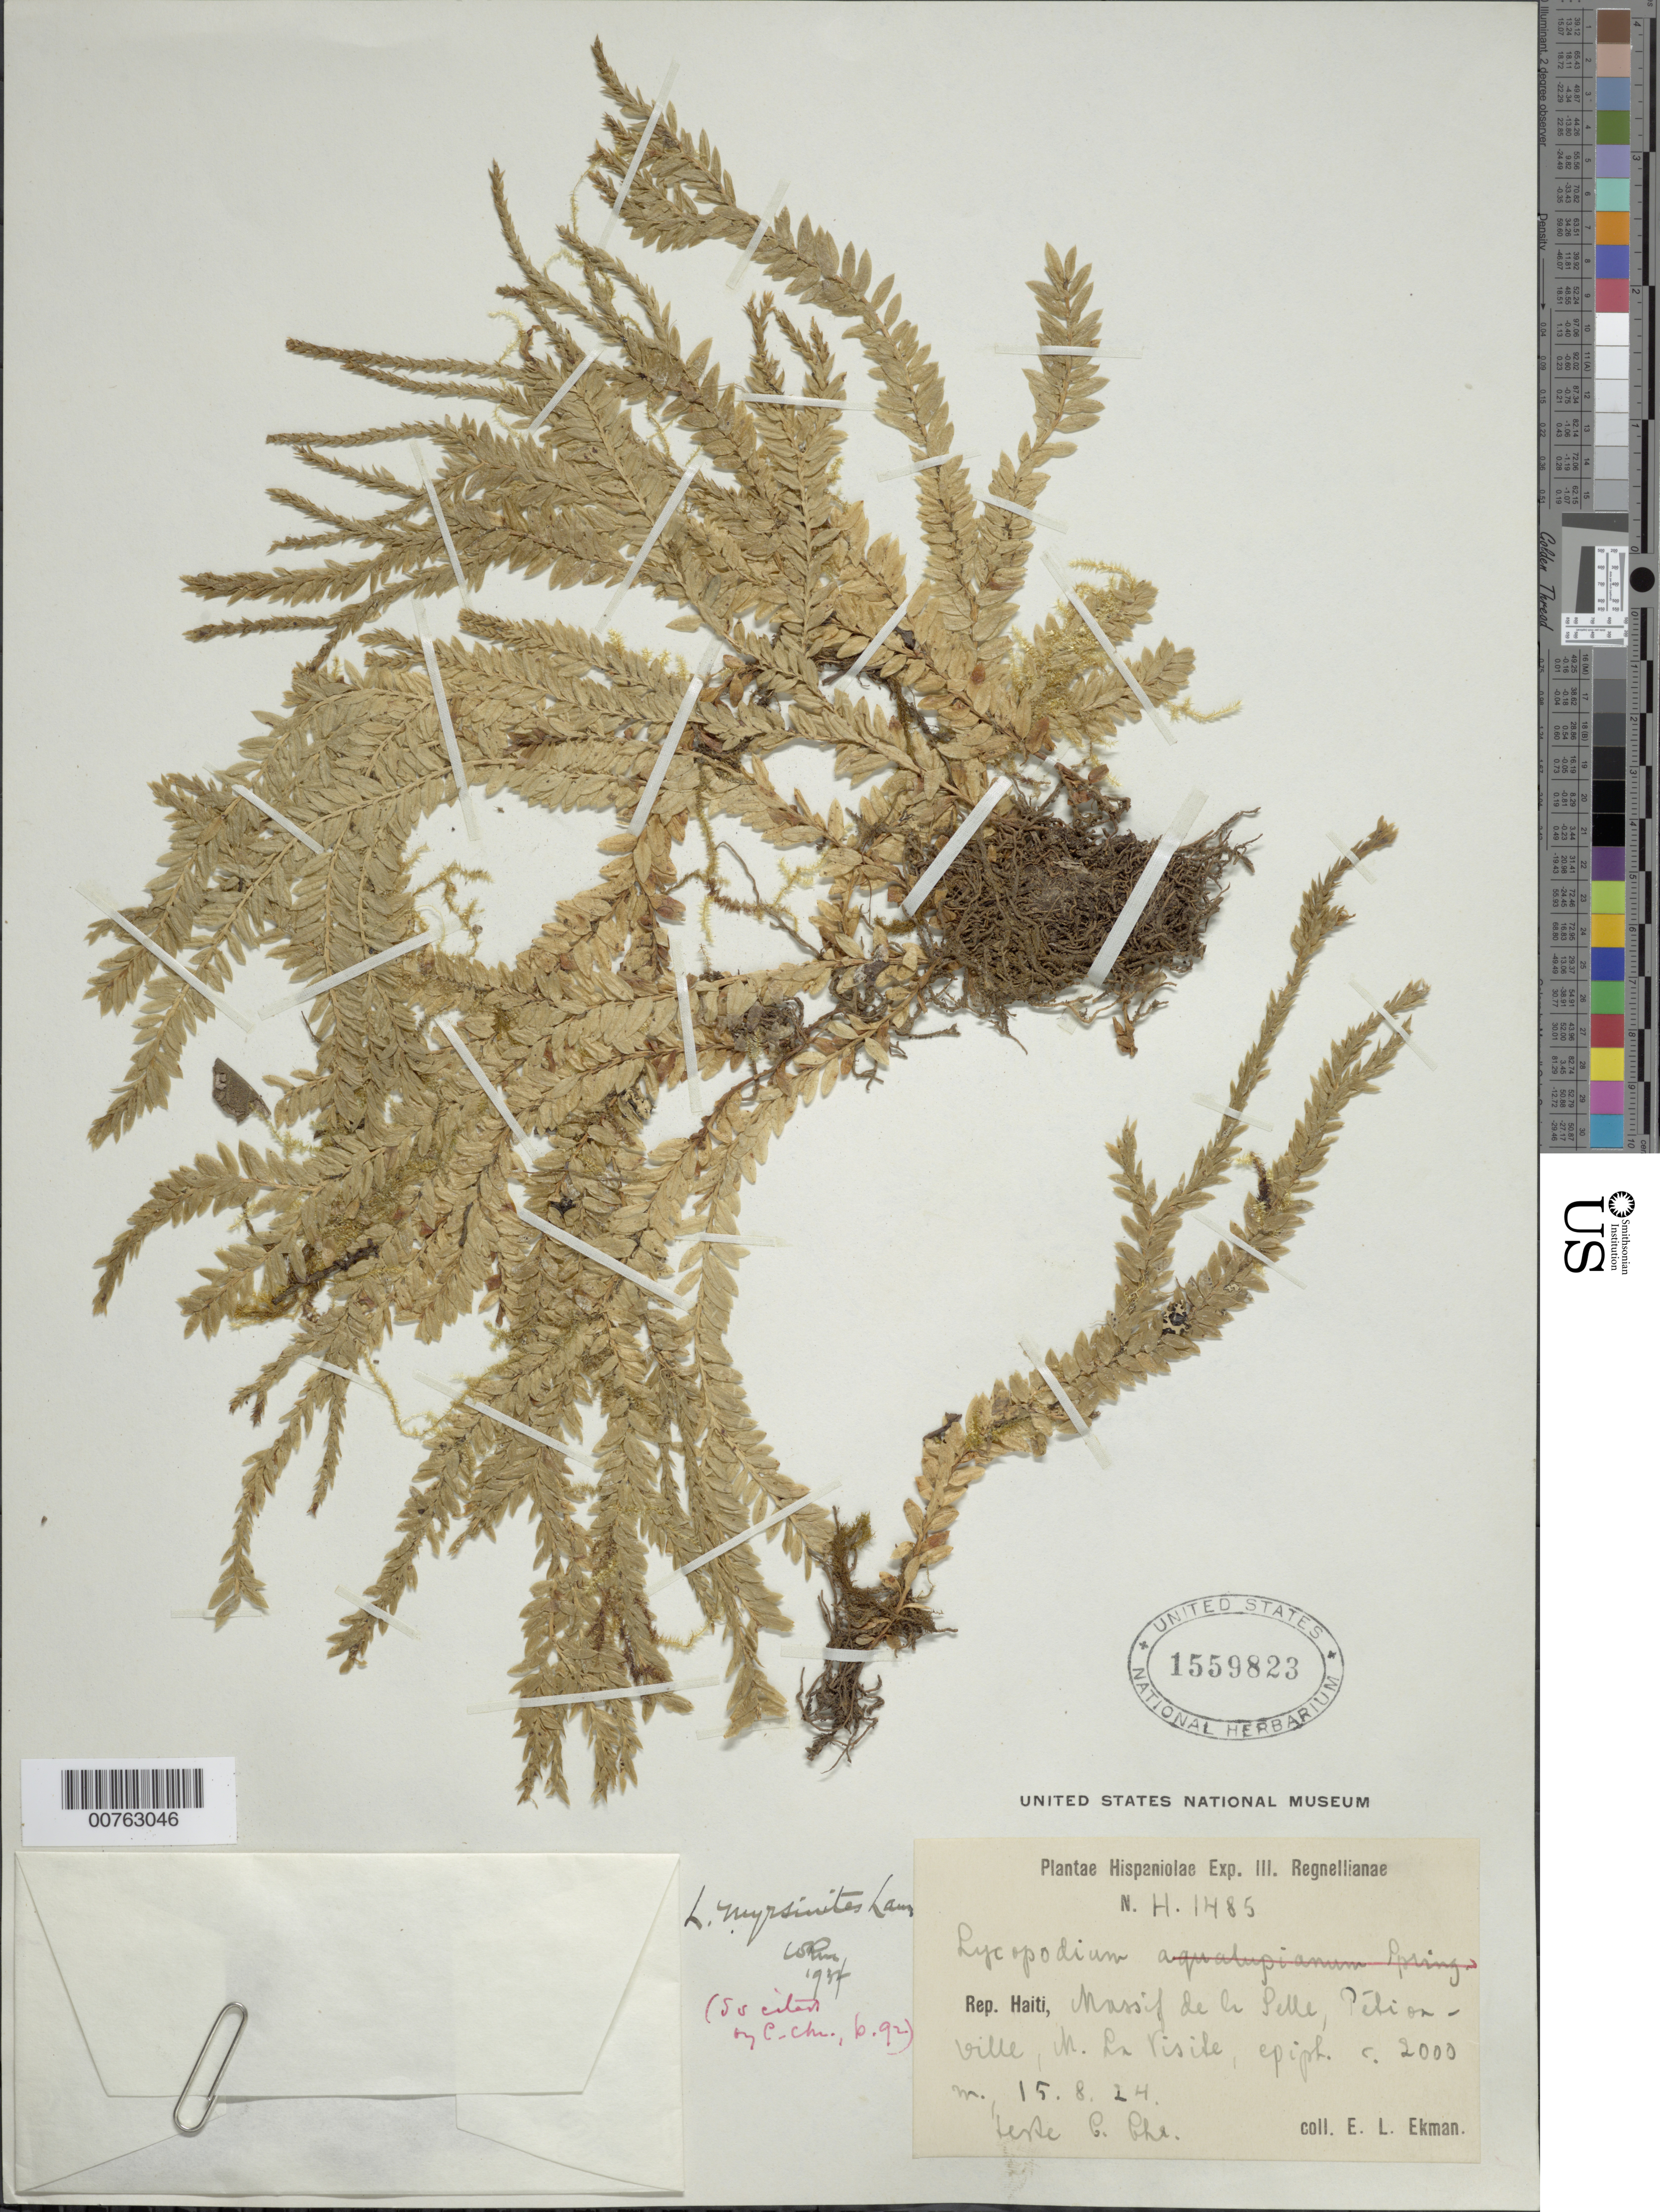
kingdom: Plantae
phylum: Tracheophyta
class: Lycopodiopsida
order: Lycopodiales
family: Lycopodiaceae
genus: Phlegmariurus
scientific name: Phlegmariurus myrsinites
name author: (Lam.) B. Øllg.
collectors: E. L. Ekman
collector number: H 1485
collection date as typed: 15 Aug 1924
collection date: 1924-08-15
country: Haiti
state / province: Ouest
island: Hispaniola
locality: Massif de la Selle, Pélionville, M. La Visite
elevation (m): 2000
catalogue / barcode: US 1559823